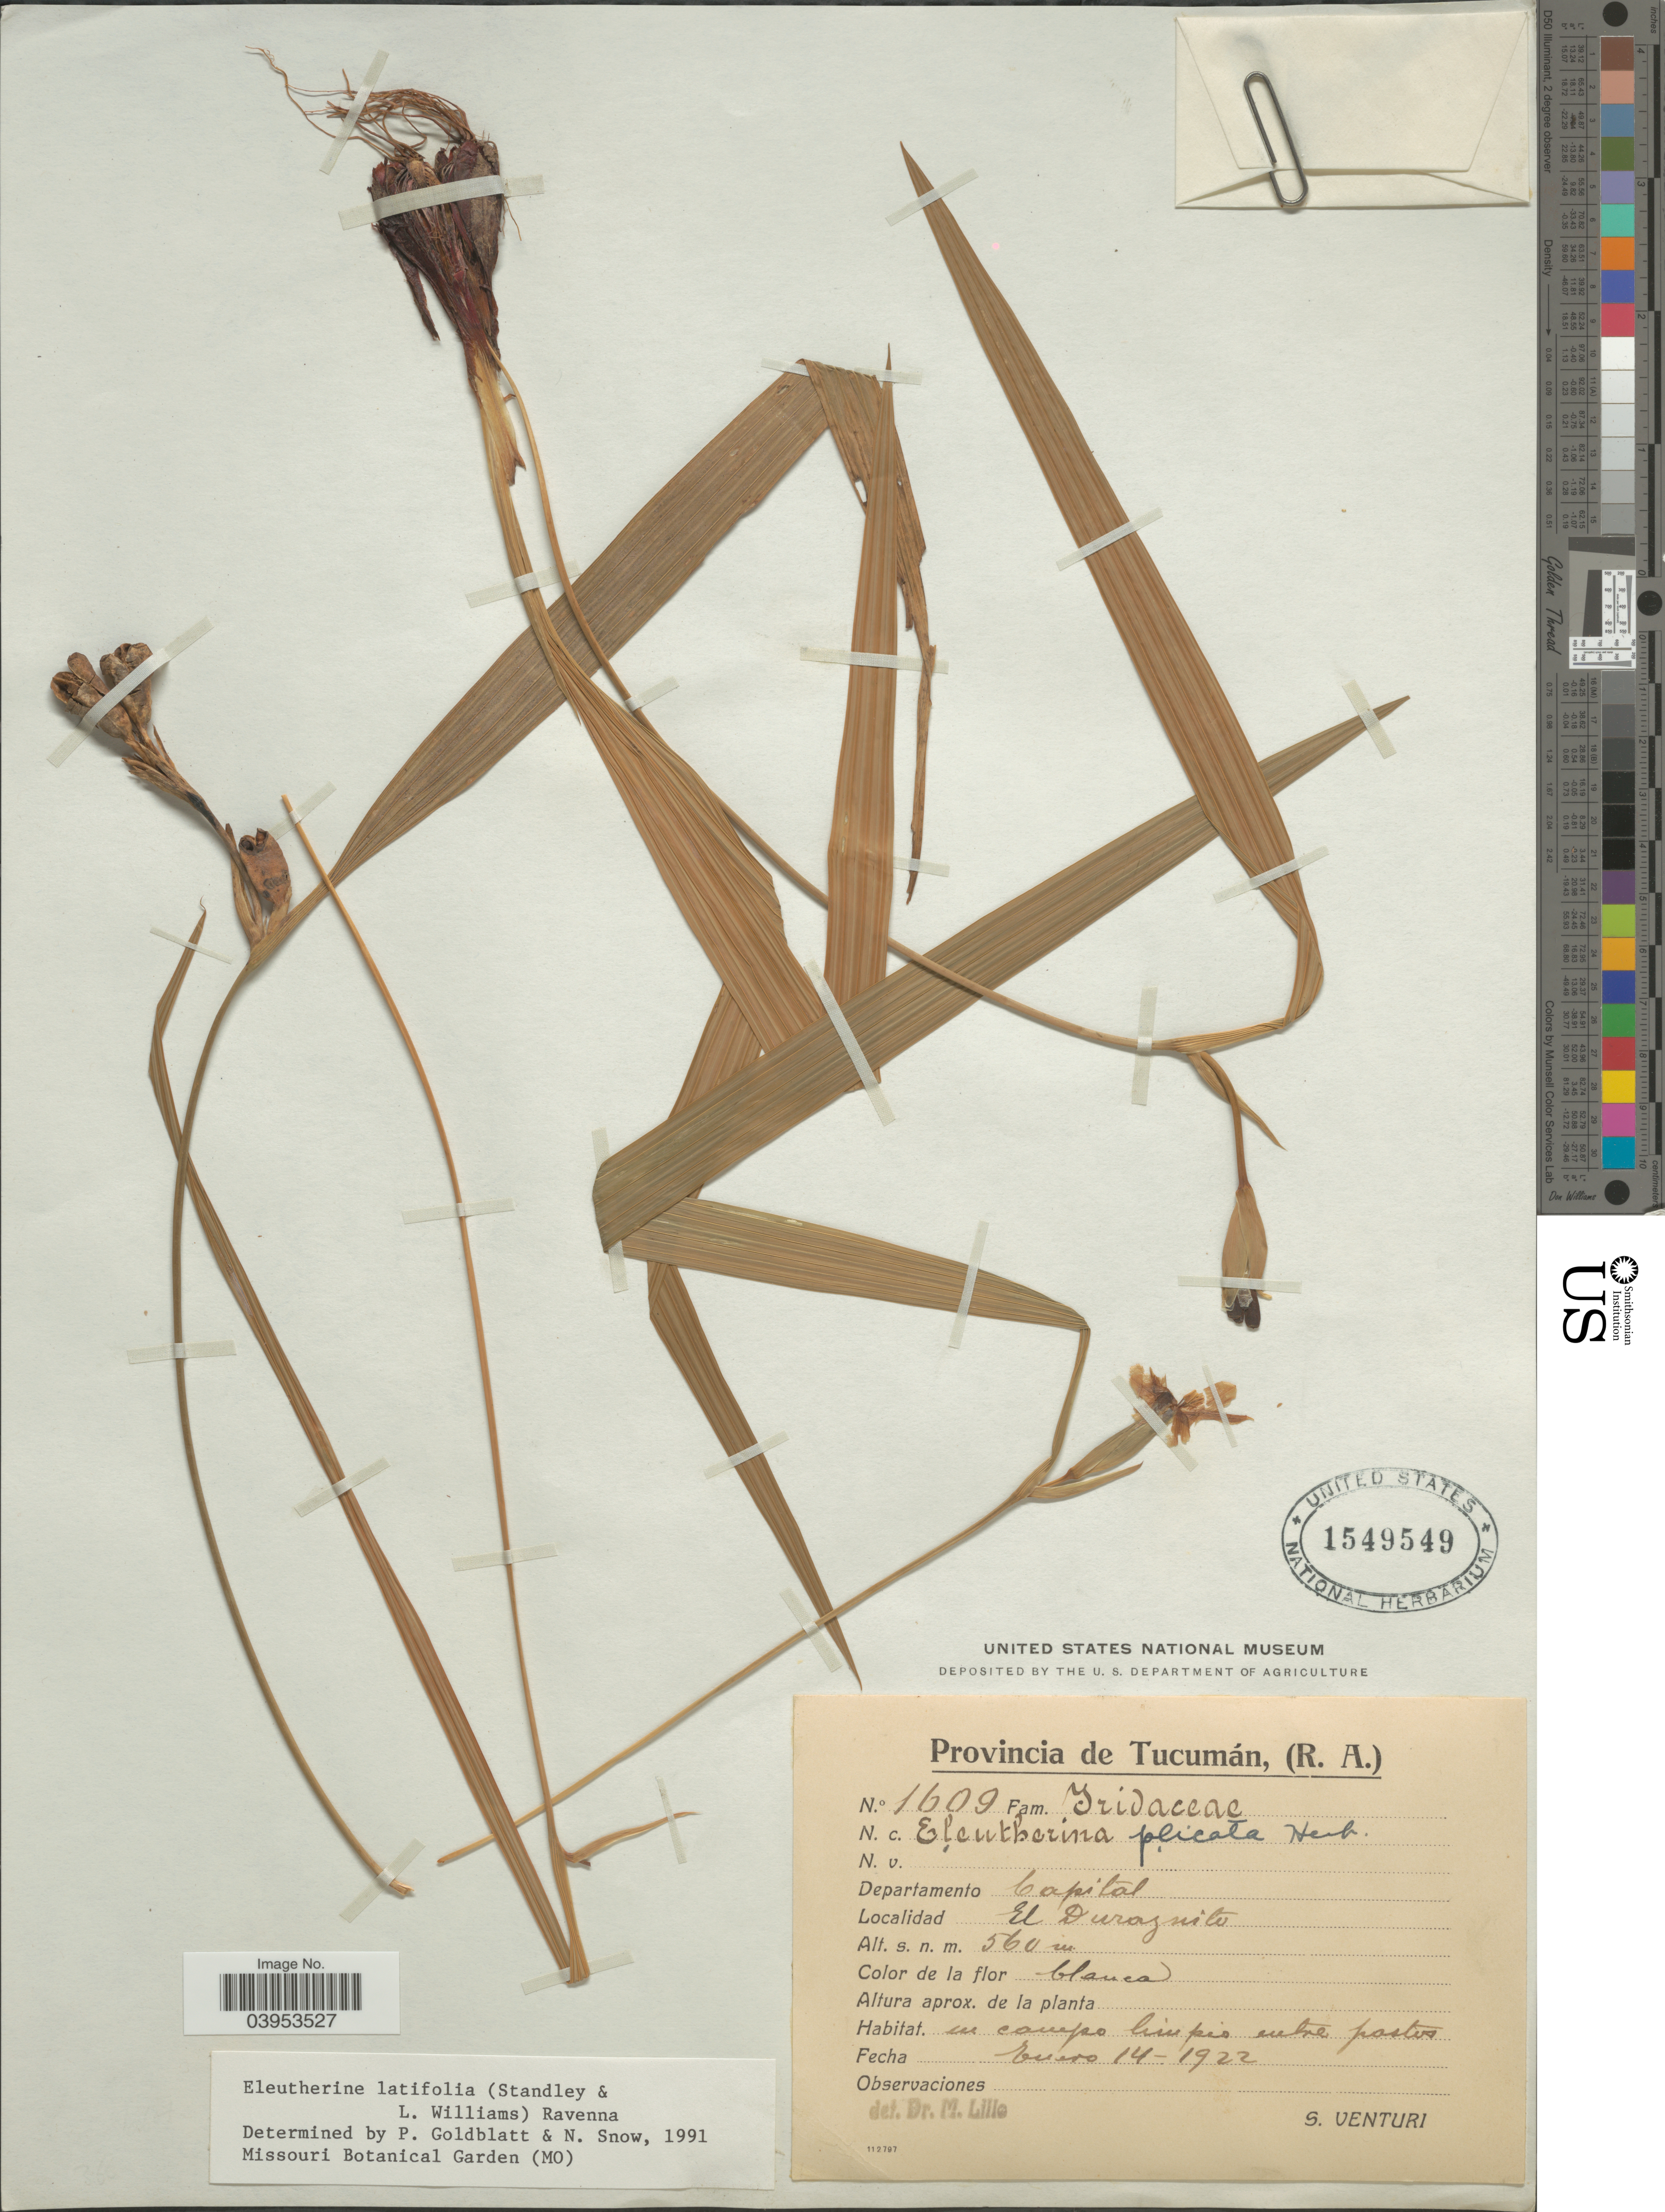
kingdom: Plantae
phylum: Tracheophyta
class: Liliopsida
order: Asparagales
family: Iridaceae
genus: Eleutherine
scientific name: Eleutherine latifolia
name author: (Standl. & L.O. Williams) Ravenna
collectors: S. Venturi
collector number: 1609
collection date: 1922-01-14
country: Argentina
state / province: Tucuman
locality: Departamento Capital. El Duraznito.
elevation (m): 560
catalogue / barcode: US 1549549